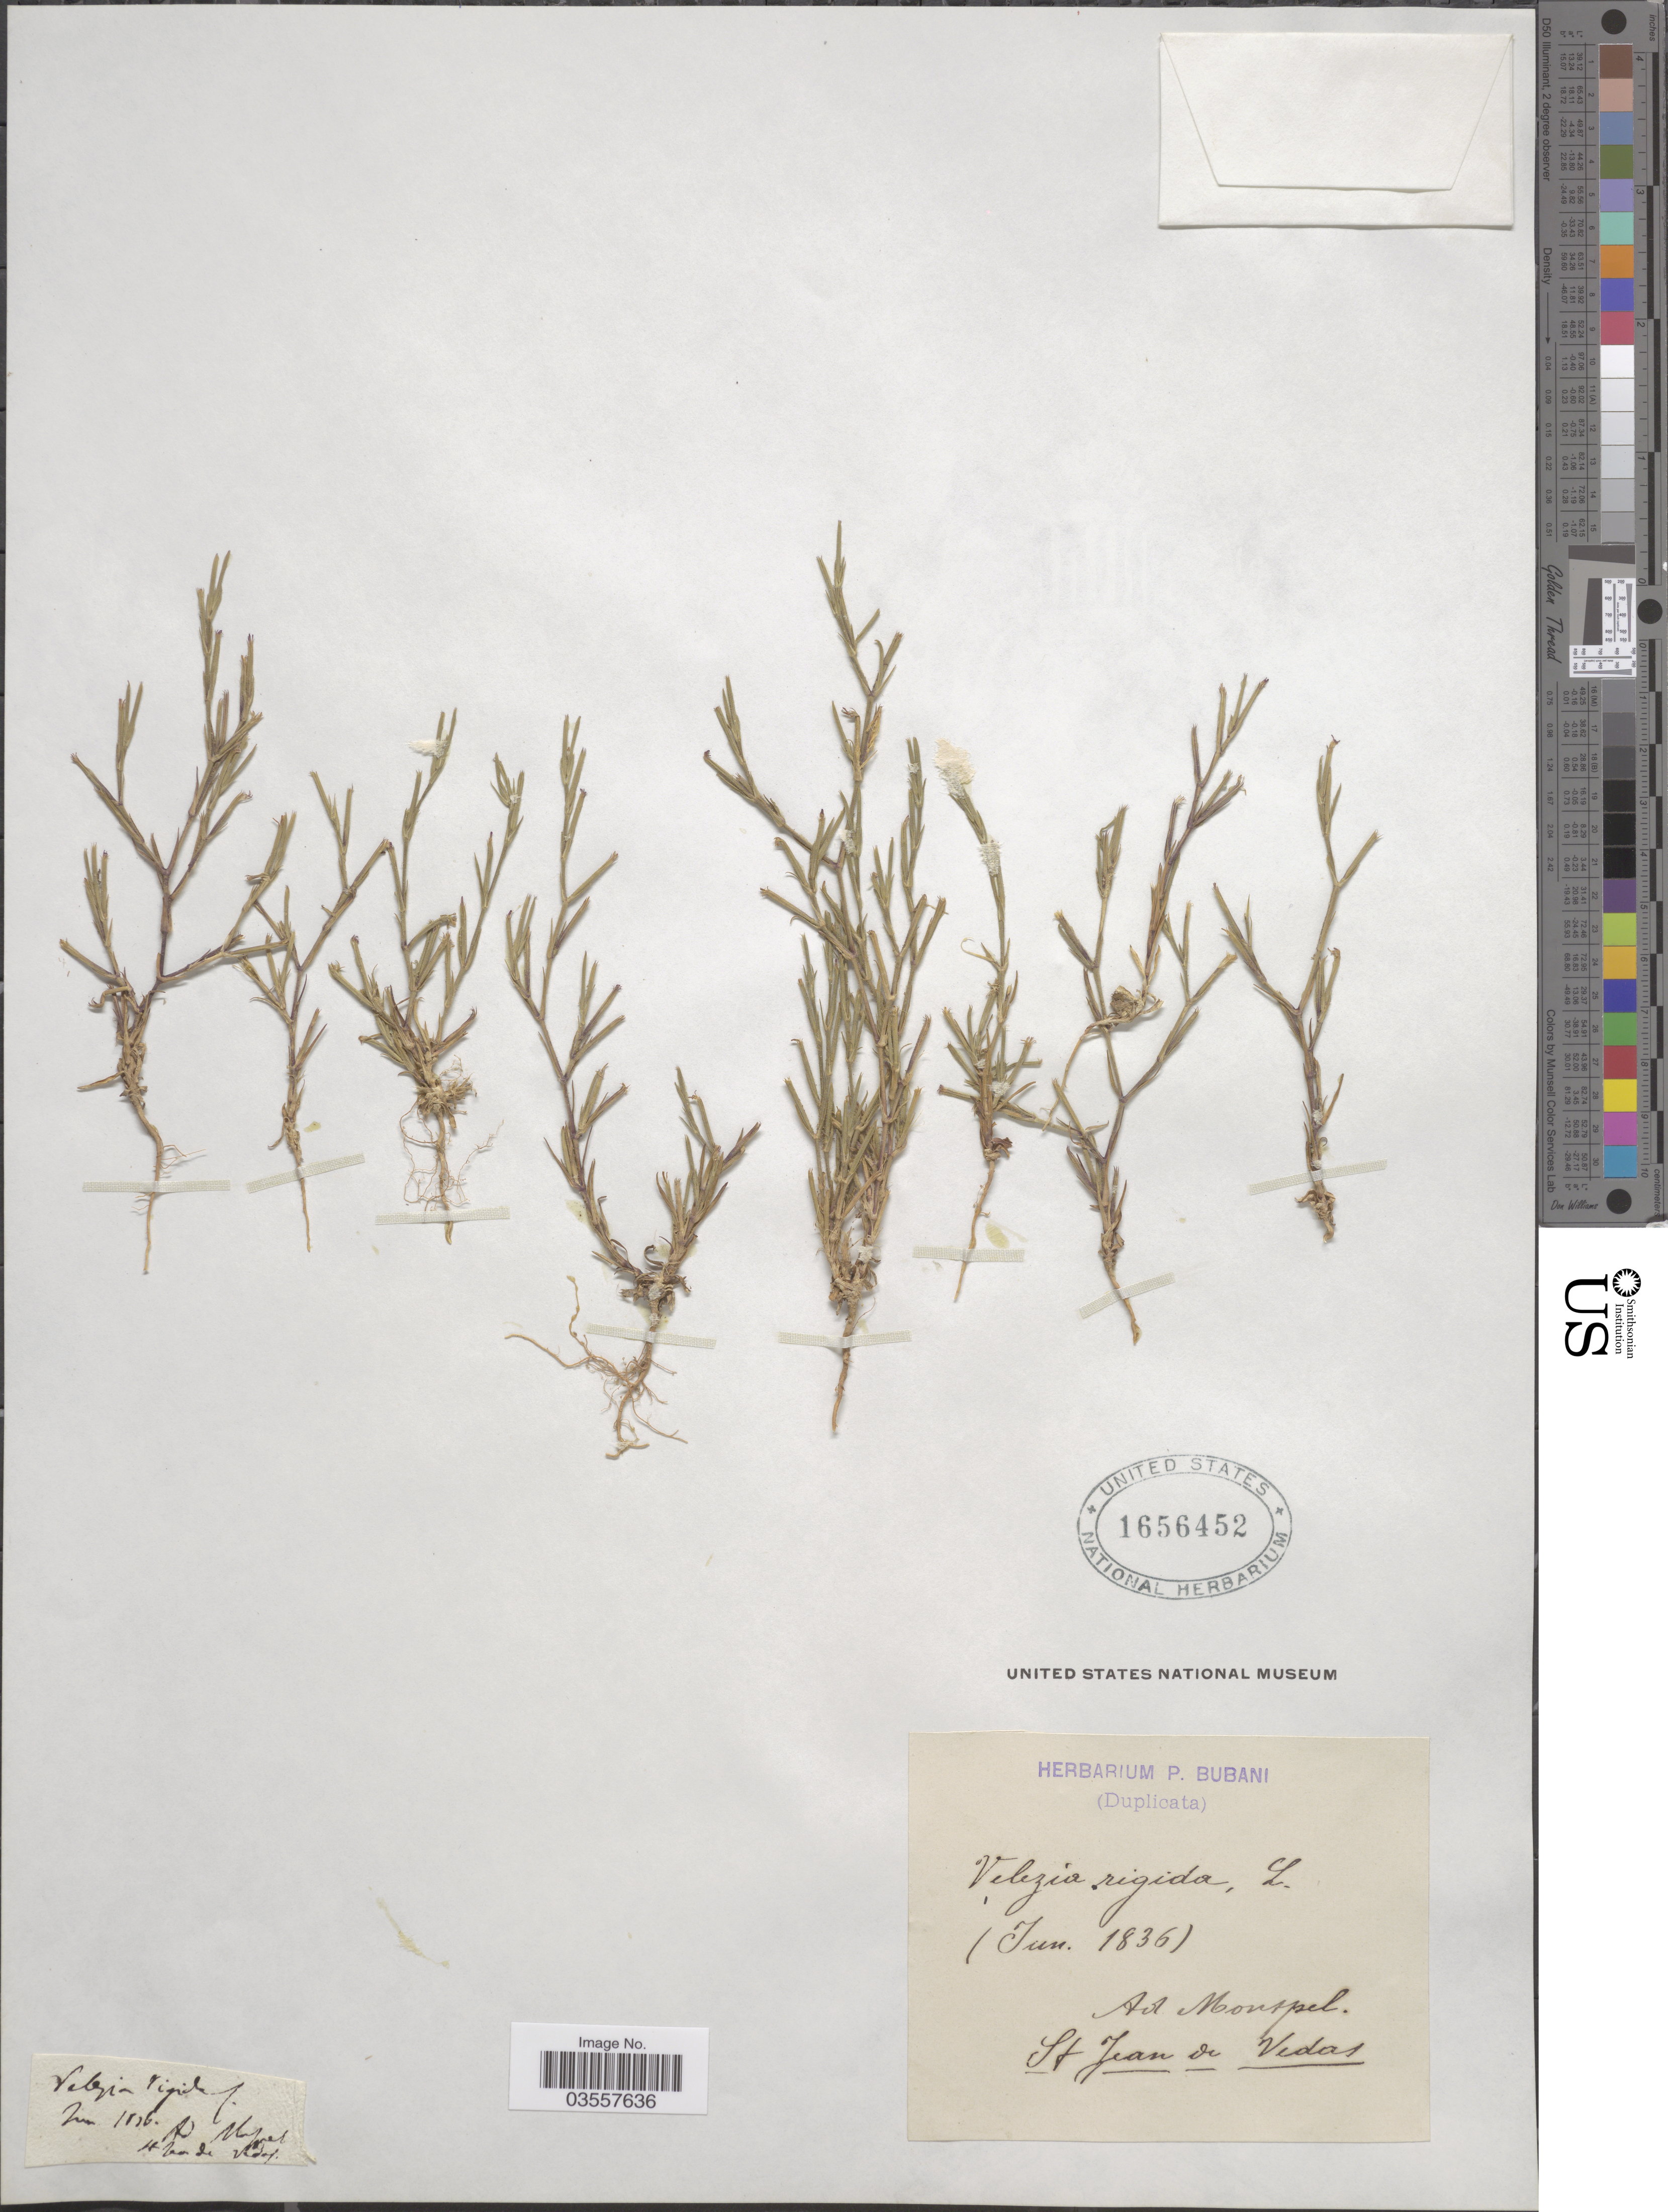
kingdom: Plantae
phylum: Tracheophyta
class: Magnoliopsida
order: Caryophyllales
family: Caryophyllaceae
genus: Dianthus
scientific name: Dianthus nudiflorus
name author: Griff.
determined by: Strong, Mark T., (BOT), Smithsonian Institution - National Museum of Natural History (UNITED STATES)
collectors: ex herb. P. Bubani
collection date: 1836-06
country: France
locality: Ad Montpel. St. Jean de Vedas.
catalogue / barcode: US 1656452